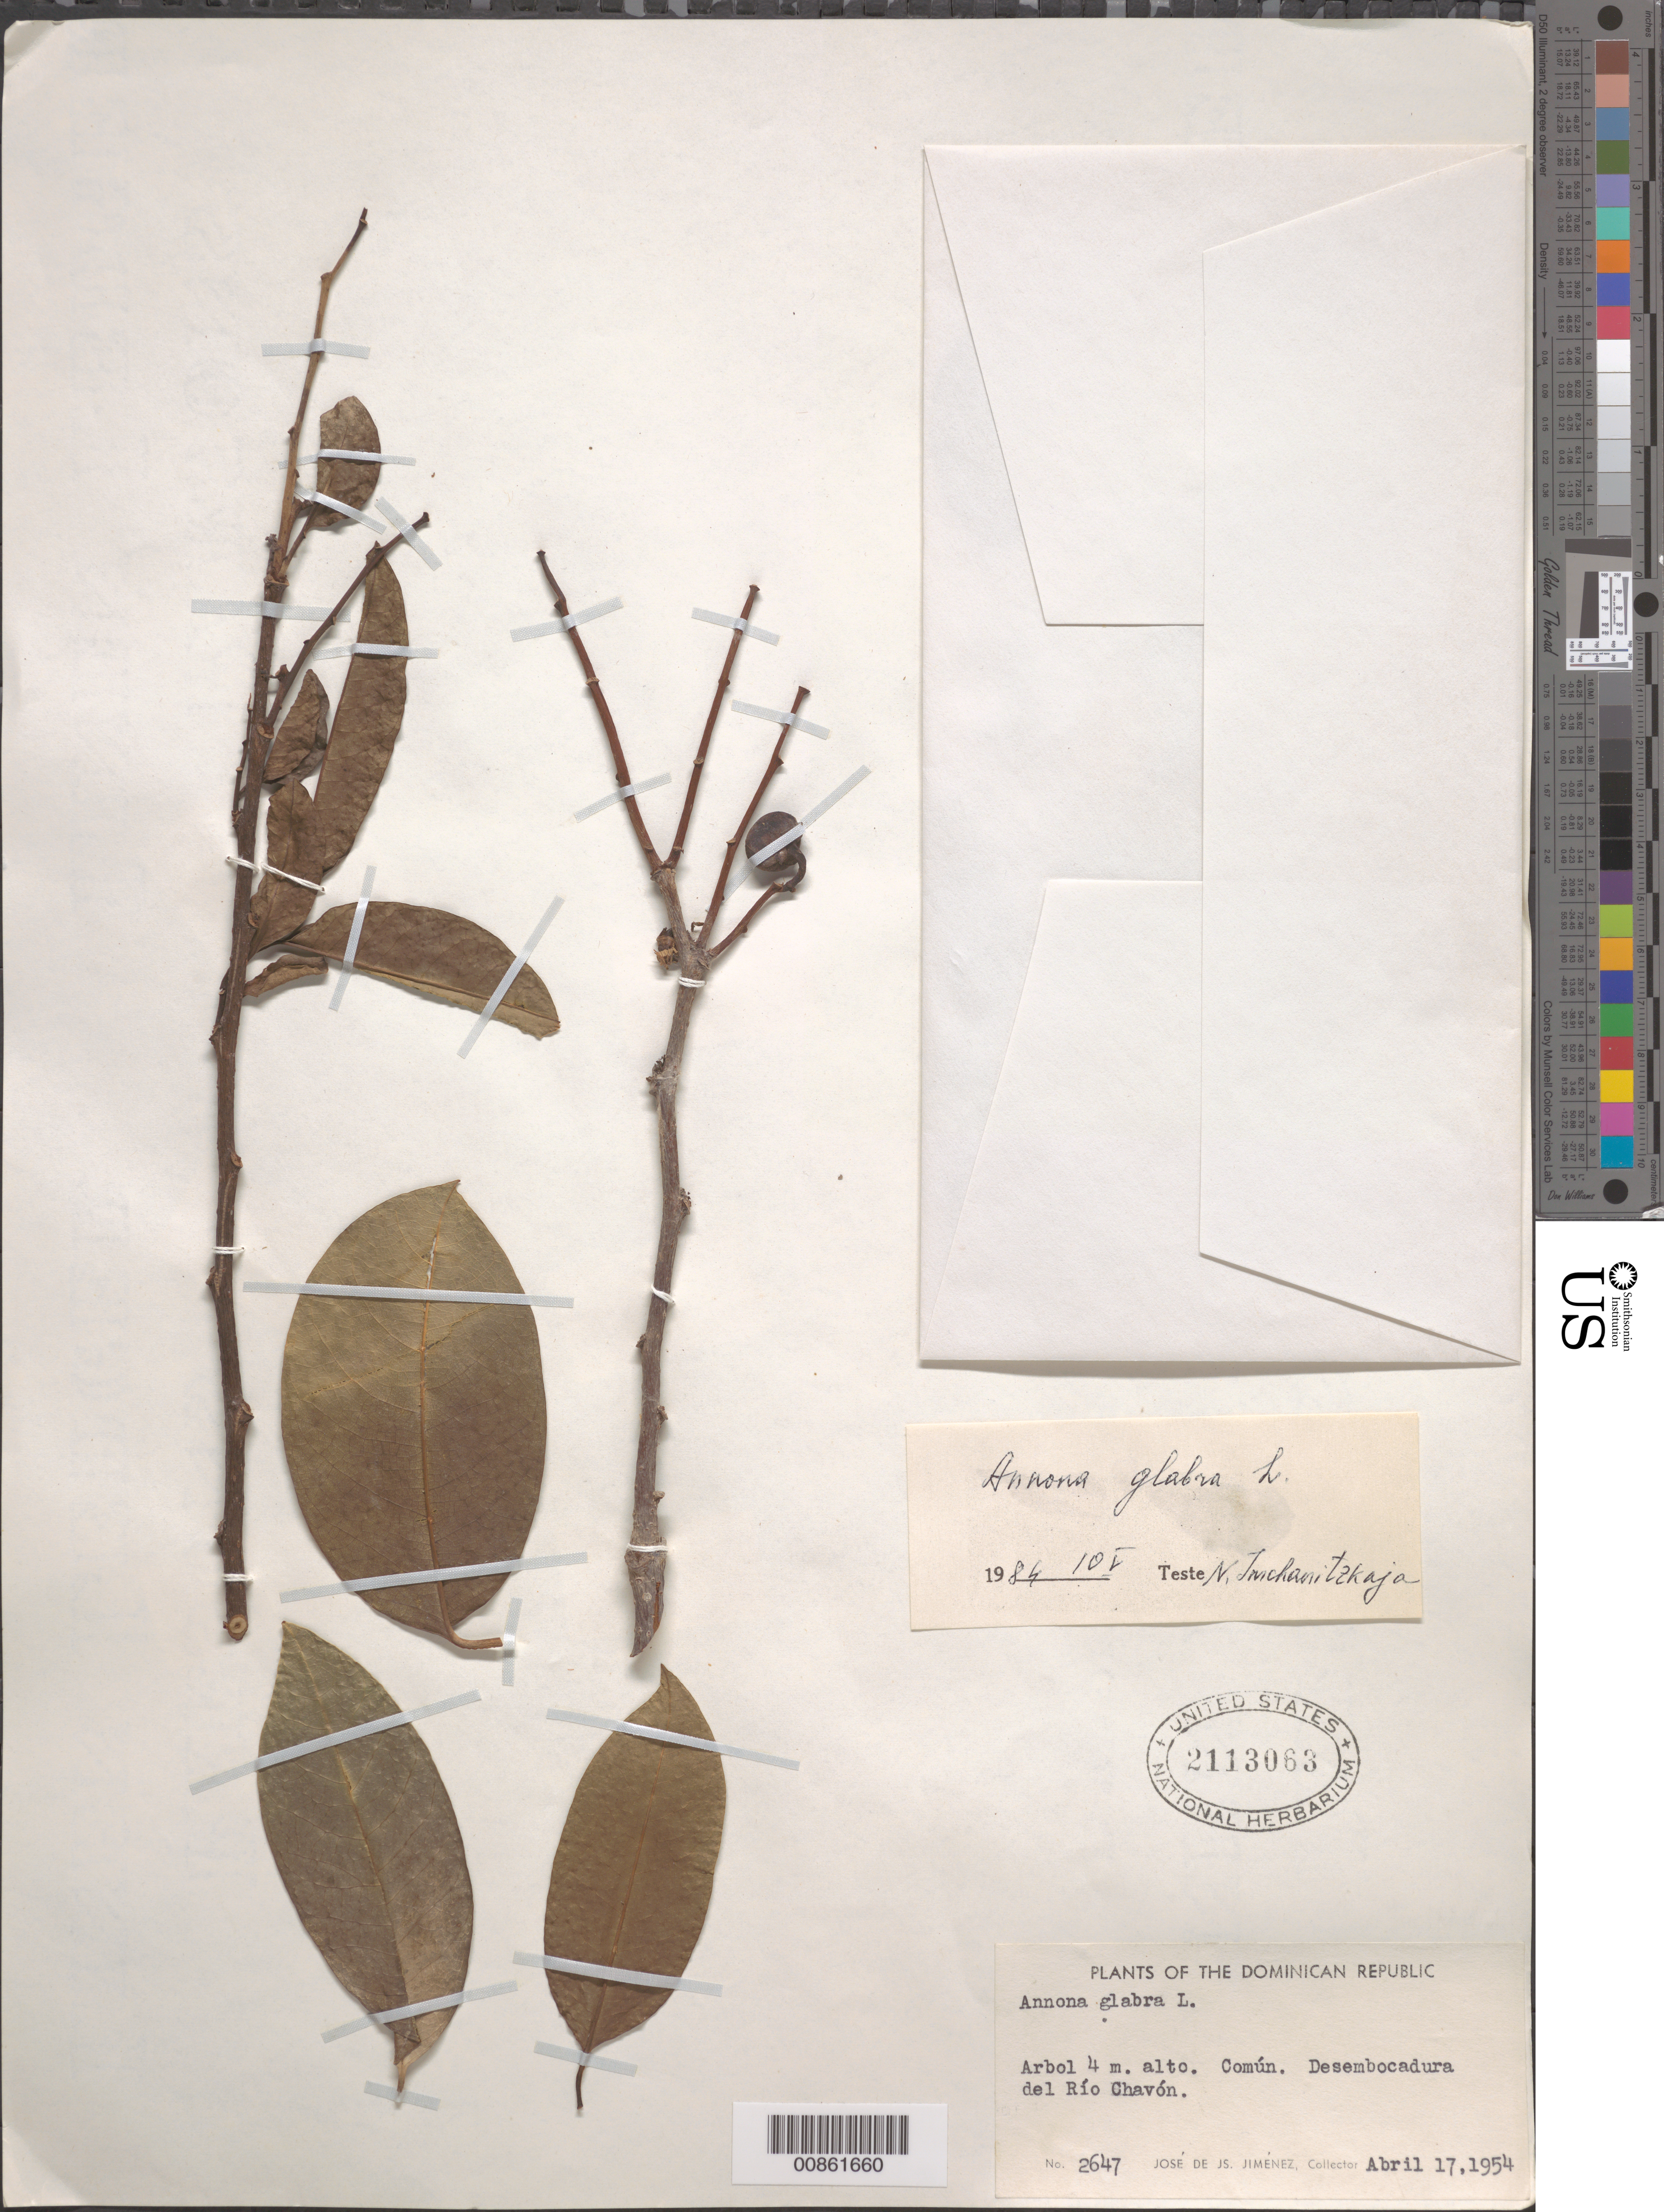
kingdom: Plantae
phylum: Tracheophyta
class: Magnoliopsida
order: Magnoliales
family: Annonaceae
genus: Annona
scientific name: Annona glabra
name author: L.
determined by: Imchanitzkaja, N.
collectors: J. J. Jiménez Almonte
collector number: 2647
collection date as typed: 17 Apr 1954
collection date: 1954-04-17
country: Dominican Republic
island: Hispaniola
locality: Desembocadura del Río Chavón.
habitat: Desembocadura del río.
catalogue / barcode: US 2113063